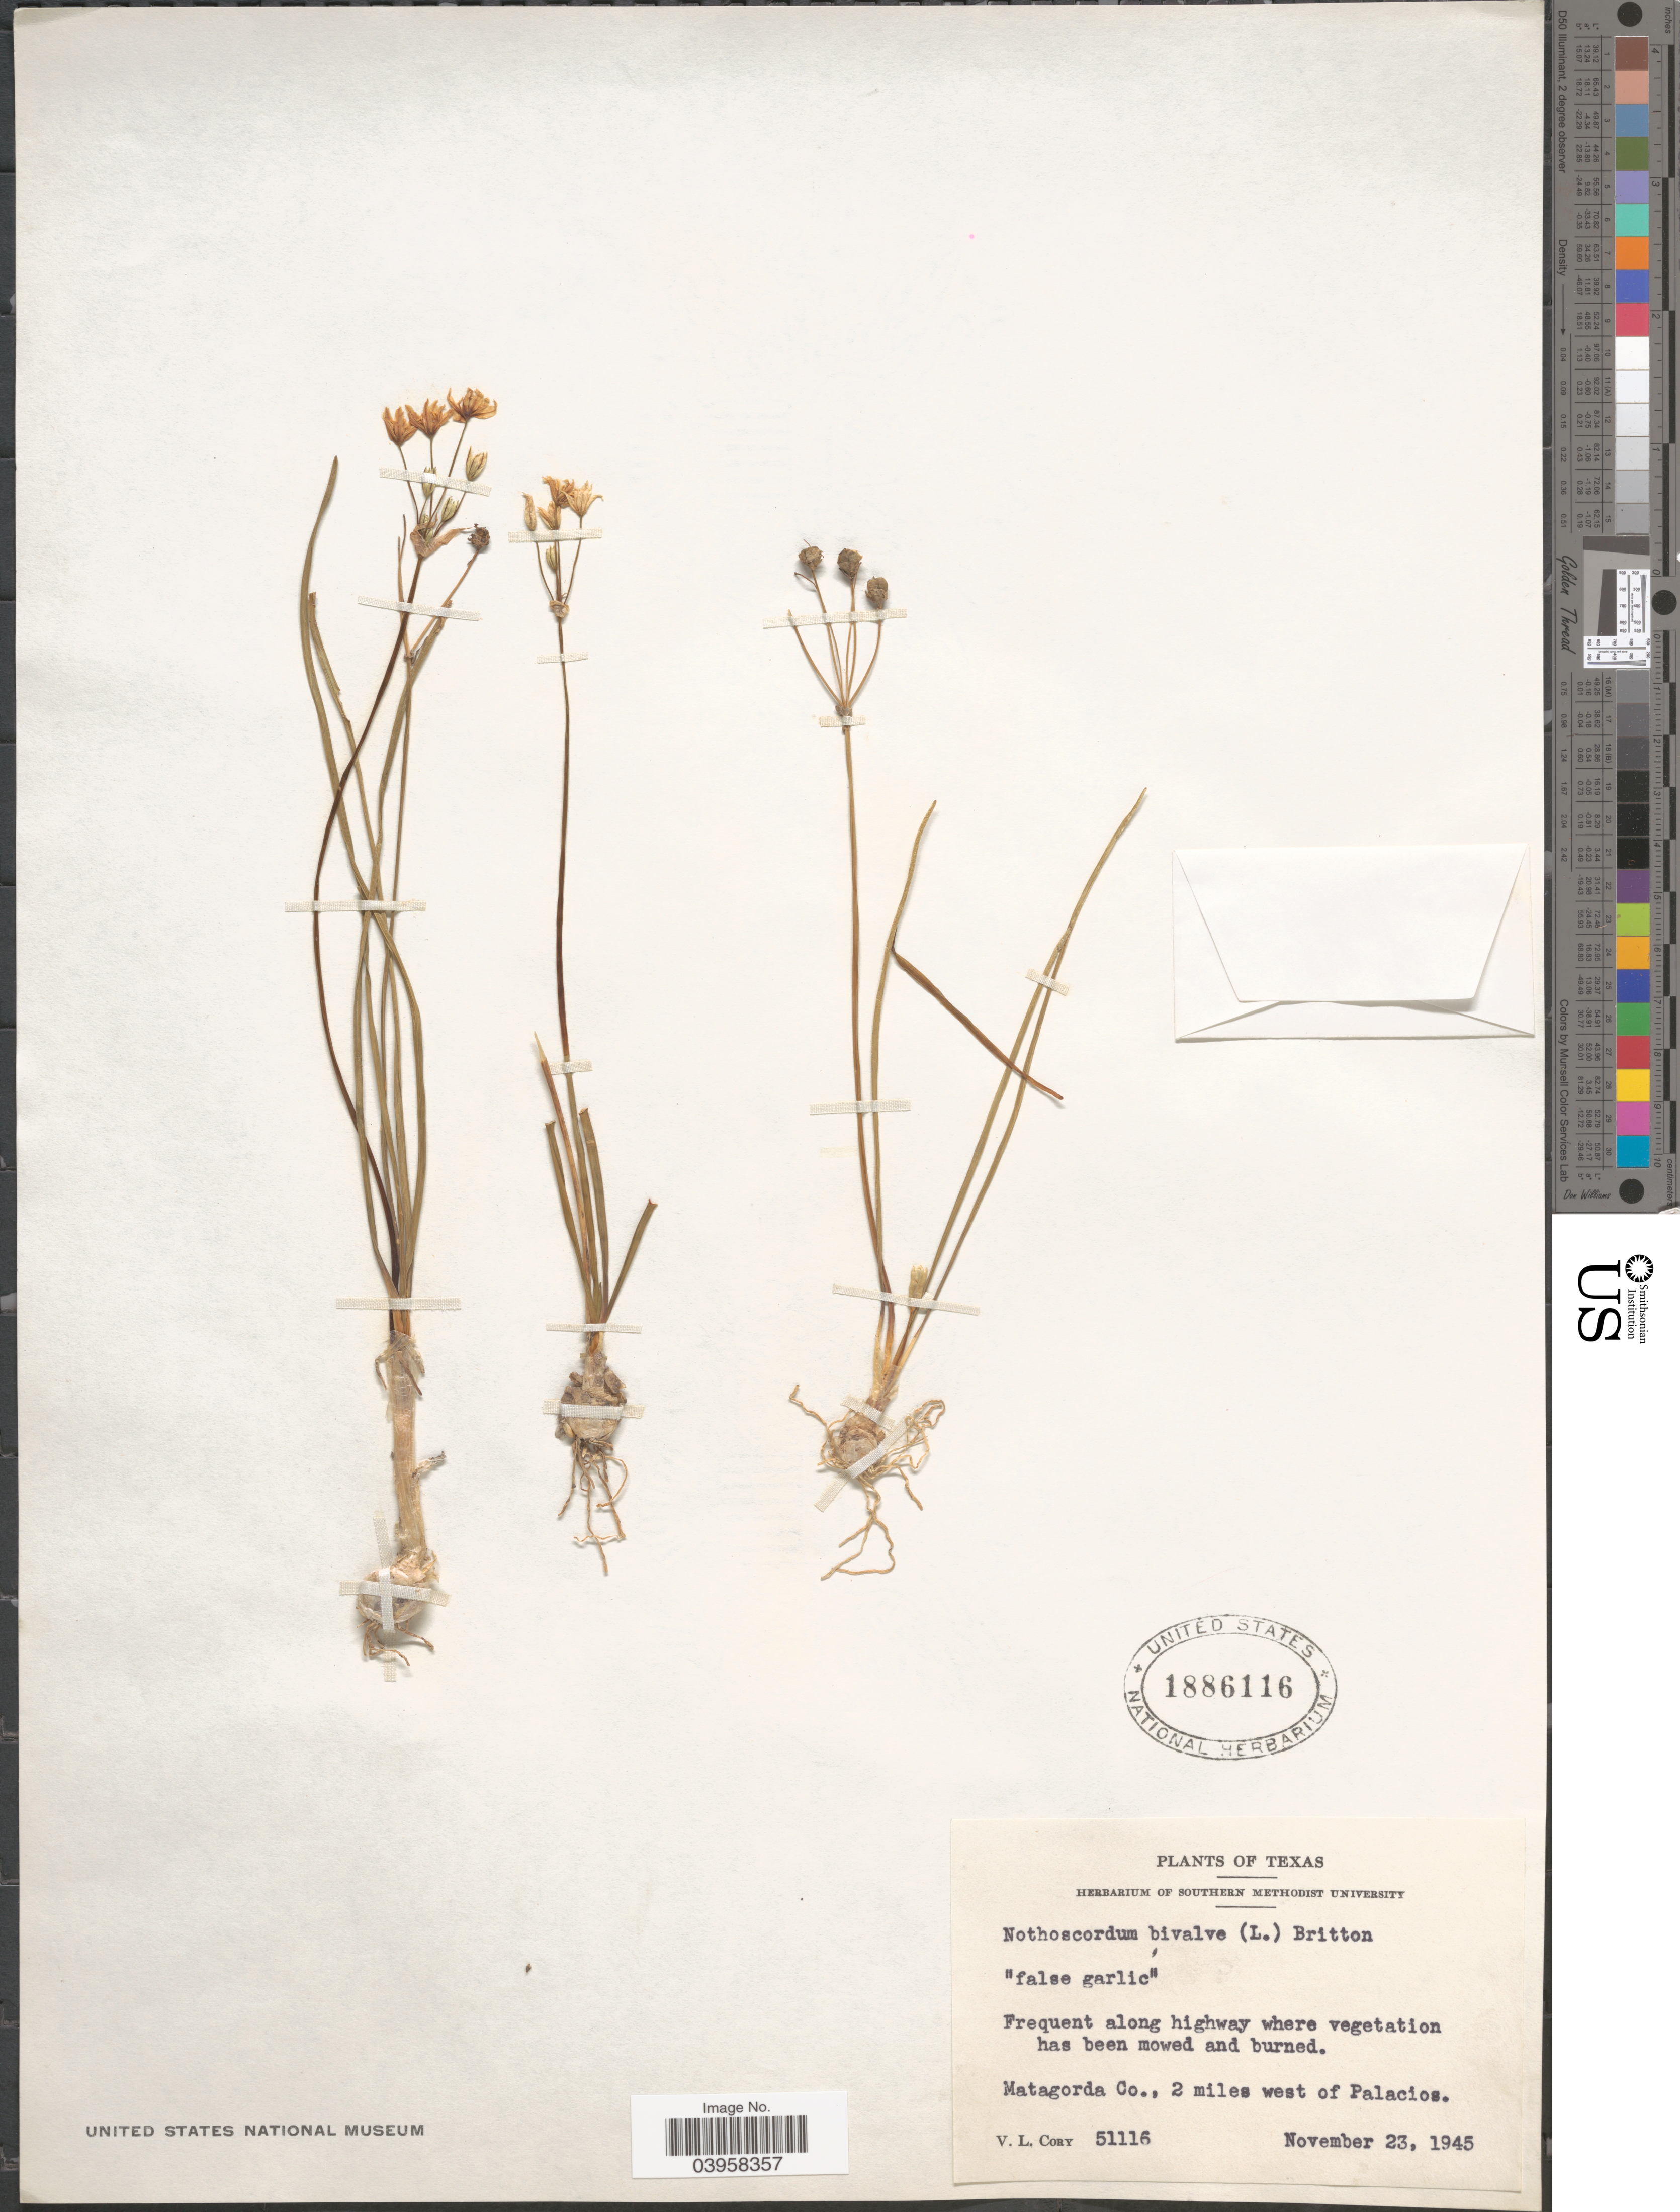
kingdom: Plantae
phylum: Tracheophyta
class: Liliopsida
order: Asparagales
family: Amaryllidaceae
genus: Nothoscordum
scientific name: Nothoscordum bivalve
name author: (L.) Britton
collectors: V. Cory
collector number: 51116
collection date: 1945-11-23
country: United States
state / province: Texas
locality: Matagorda Co., 2 miles west of Palacios.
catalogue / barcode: US 1886116